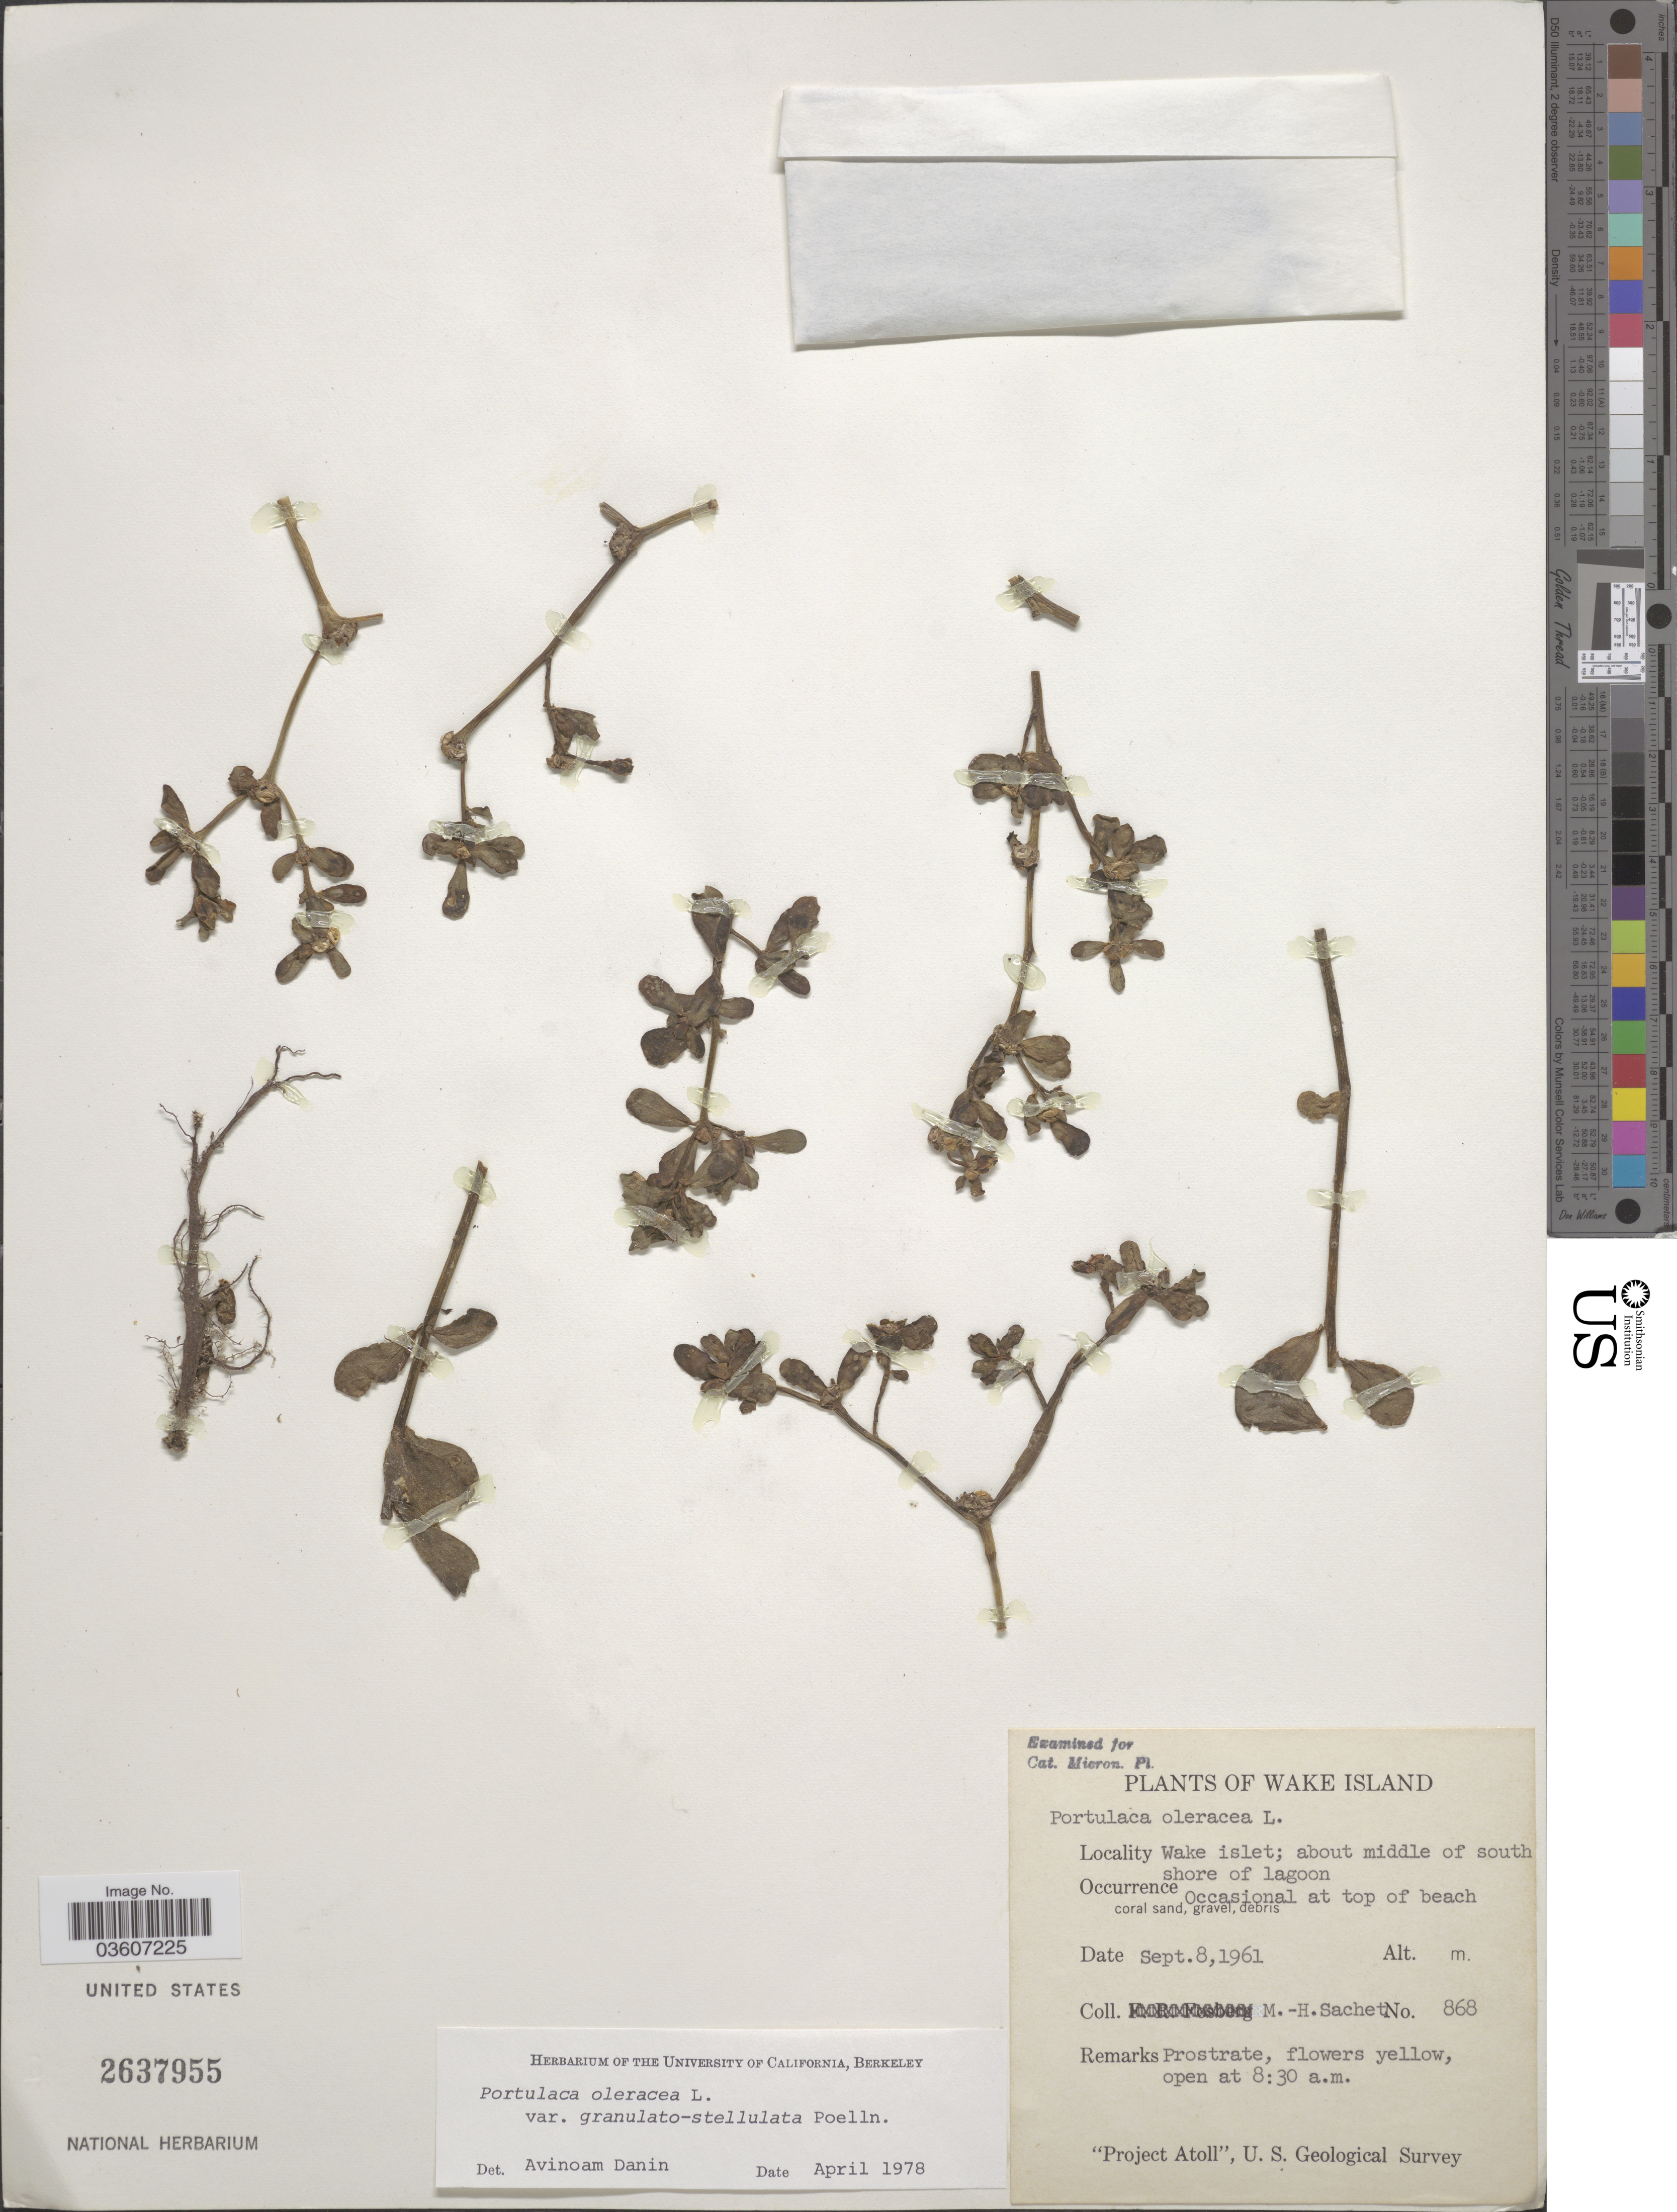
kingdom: Plantae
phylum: Tracheophyta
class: Magnoliopsida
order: Caryophyllales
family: Portulacaceae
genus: Portulaca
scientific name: Portulaca oleracea var. granulatostellulata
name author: Poelln.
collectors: M.-H. Sachet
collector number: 868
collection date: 1961-09-08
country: U.S. Administered Pacific Islands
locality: Wake Island. Wake islet; about middle of south shore of lagoon.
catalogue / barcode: US 2637955